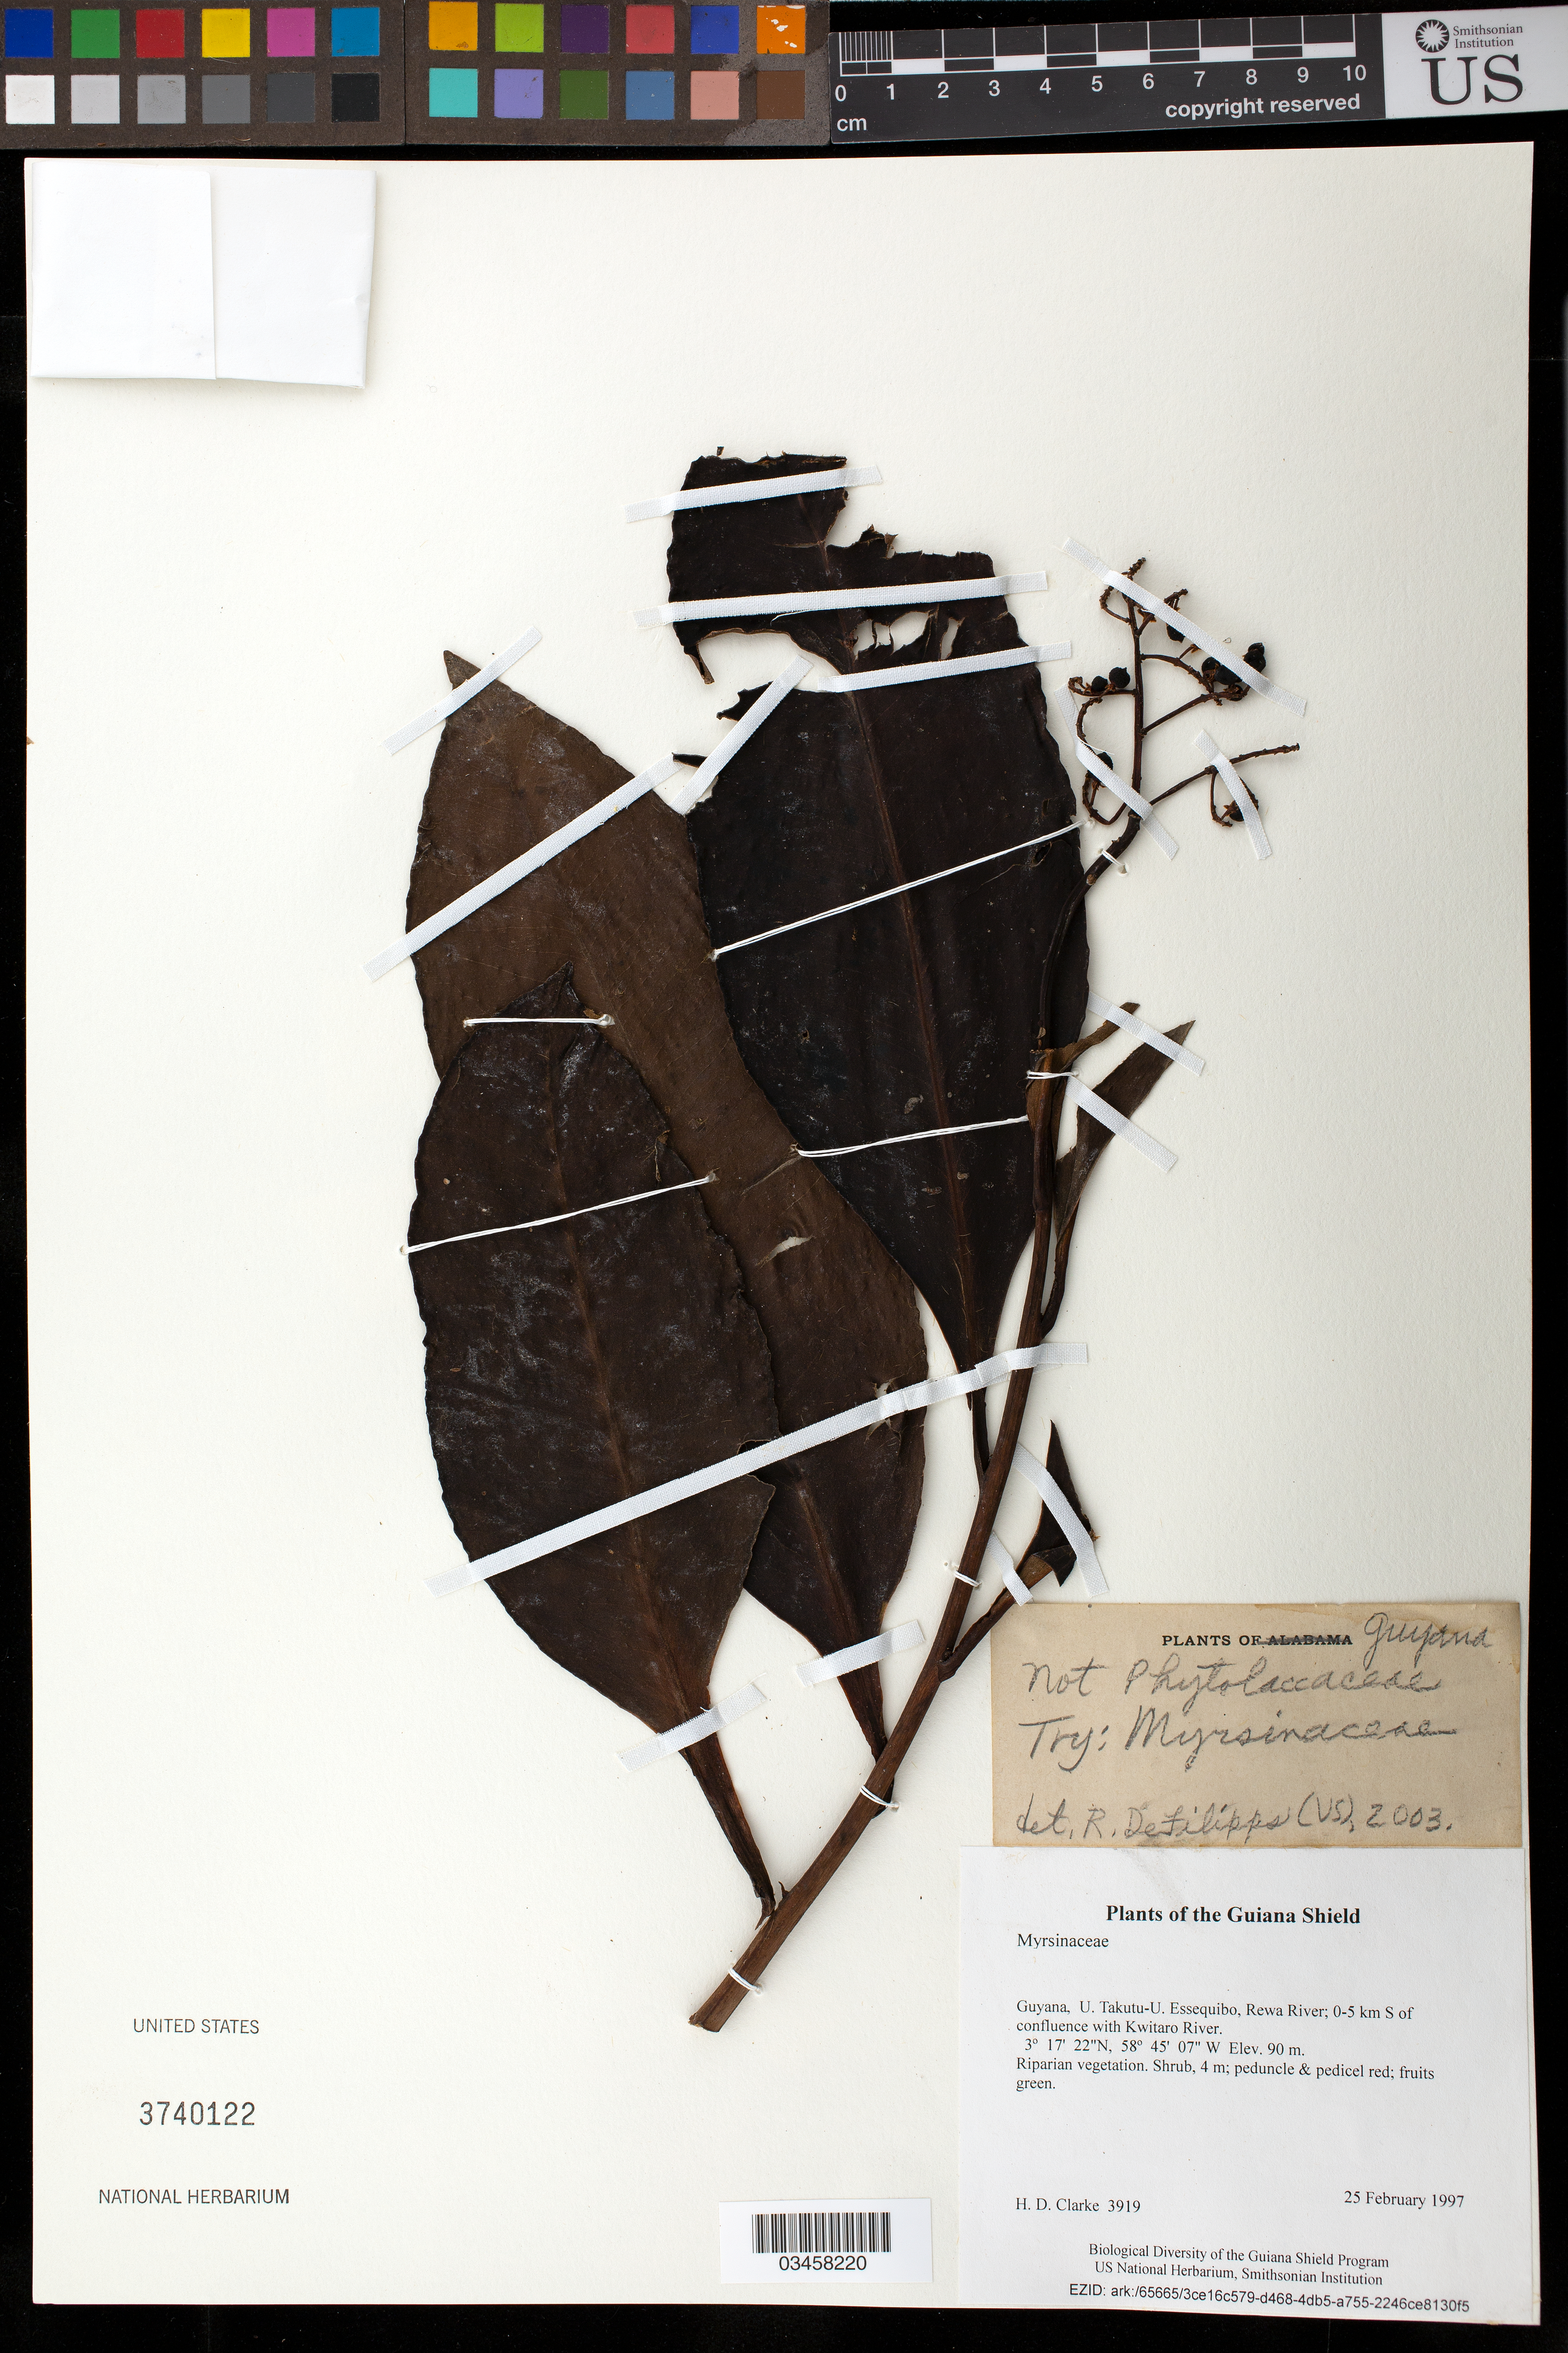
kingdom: Plantae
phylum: Tracheophyta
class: Magnoliopsida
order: Ericales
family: Primulaceae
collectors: H. D. Clarke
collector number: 3919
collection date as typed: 25 February 1997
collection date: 1997-02-25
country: Guyana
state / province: U. Takutu-U. Essequibo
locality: Rewa River; 0-5 km S of confluence with Kwitaro River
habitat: Riparian vegetation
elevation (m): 90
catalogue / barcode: US 3740122